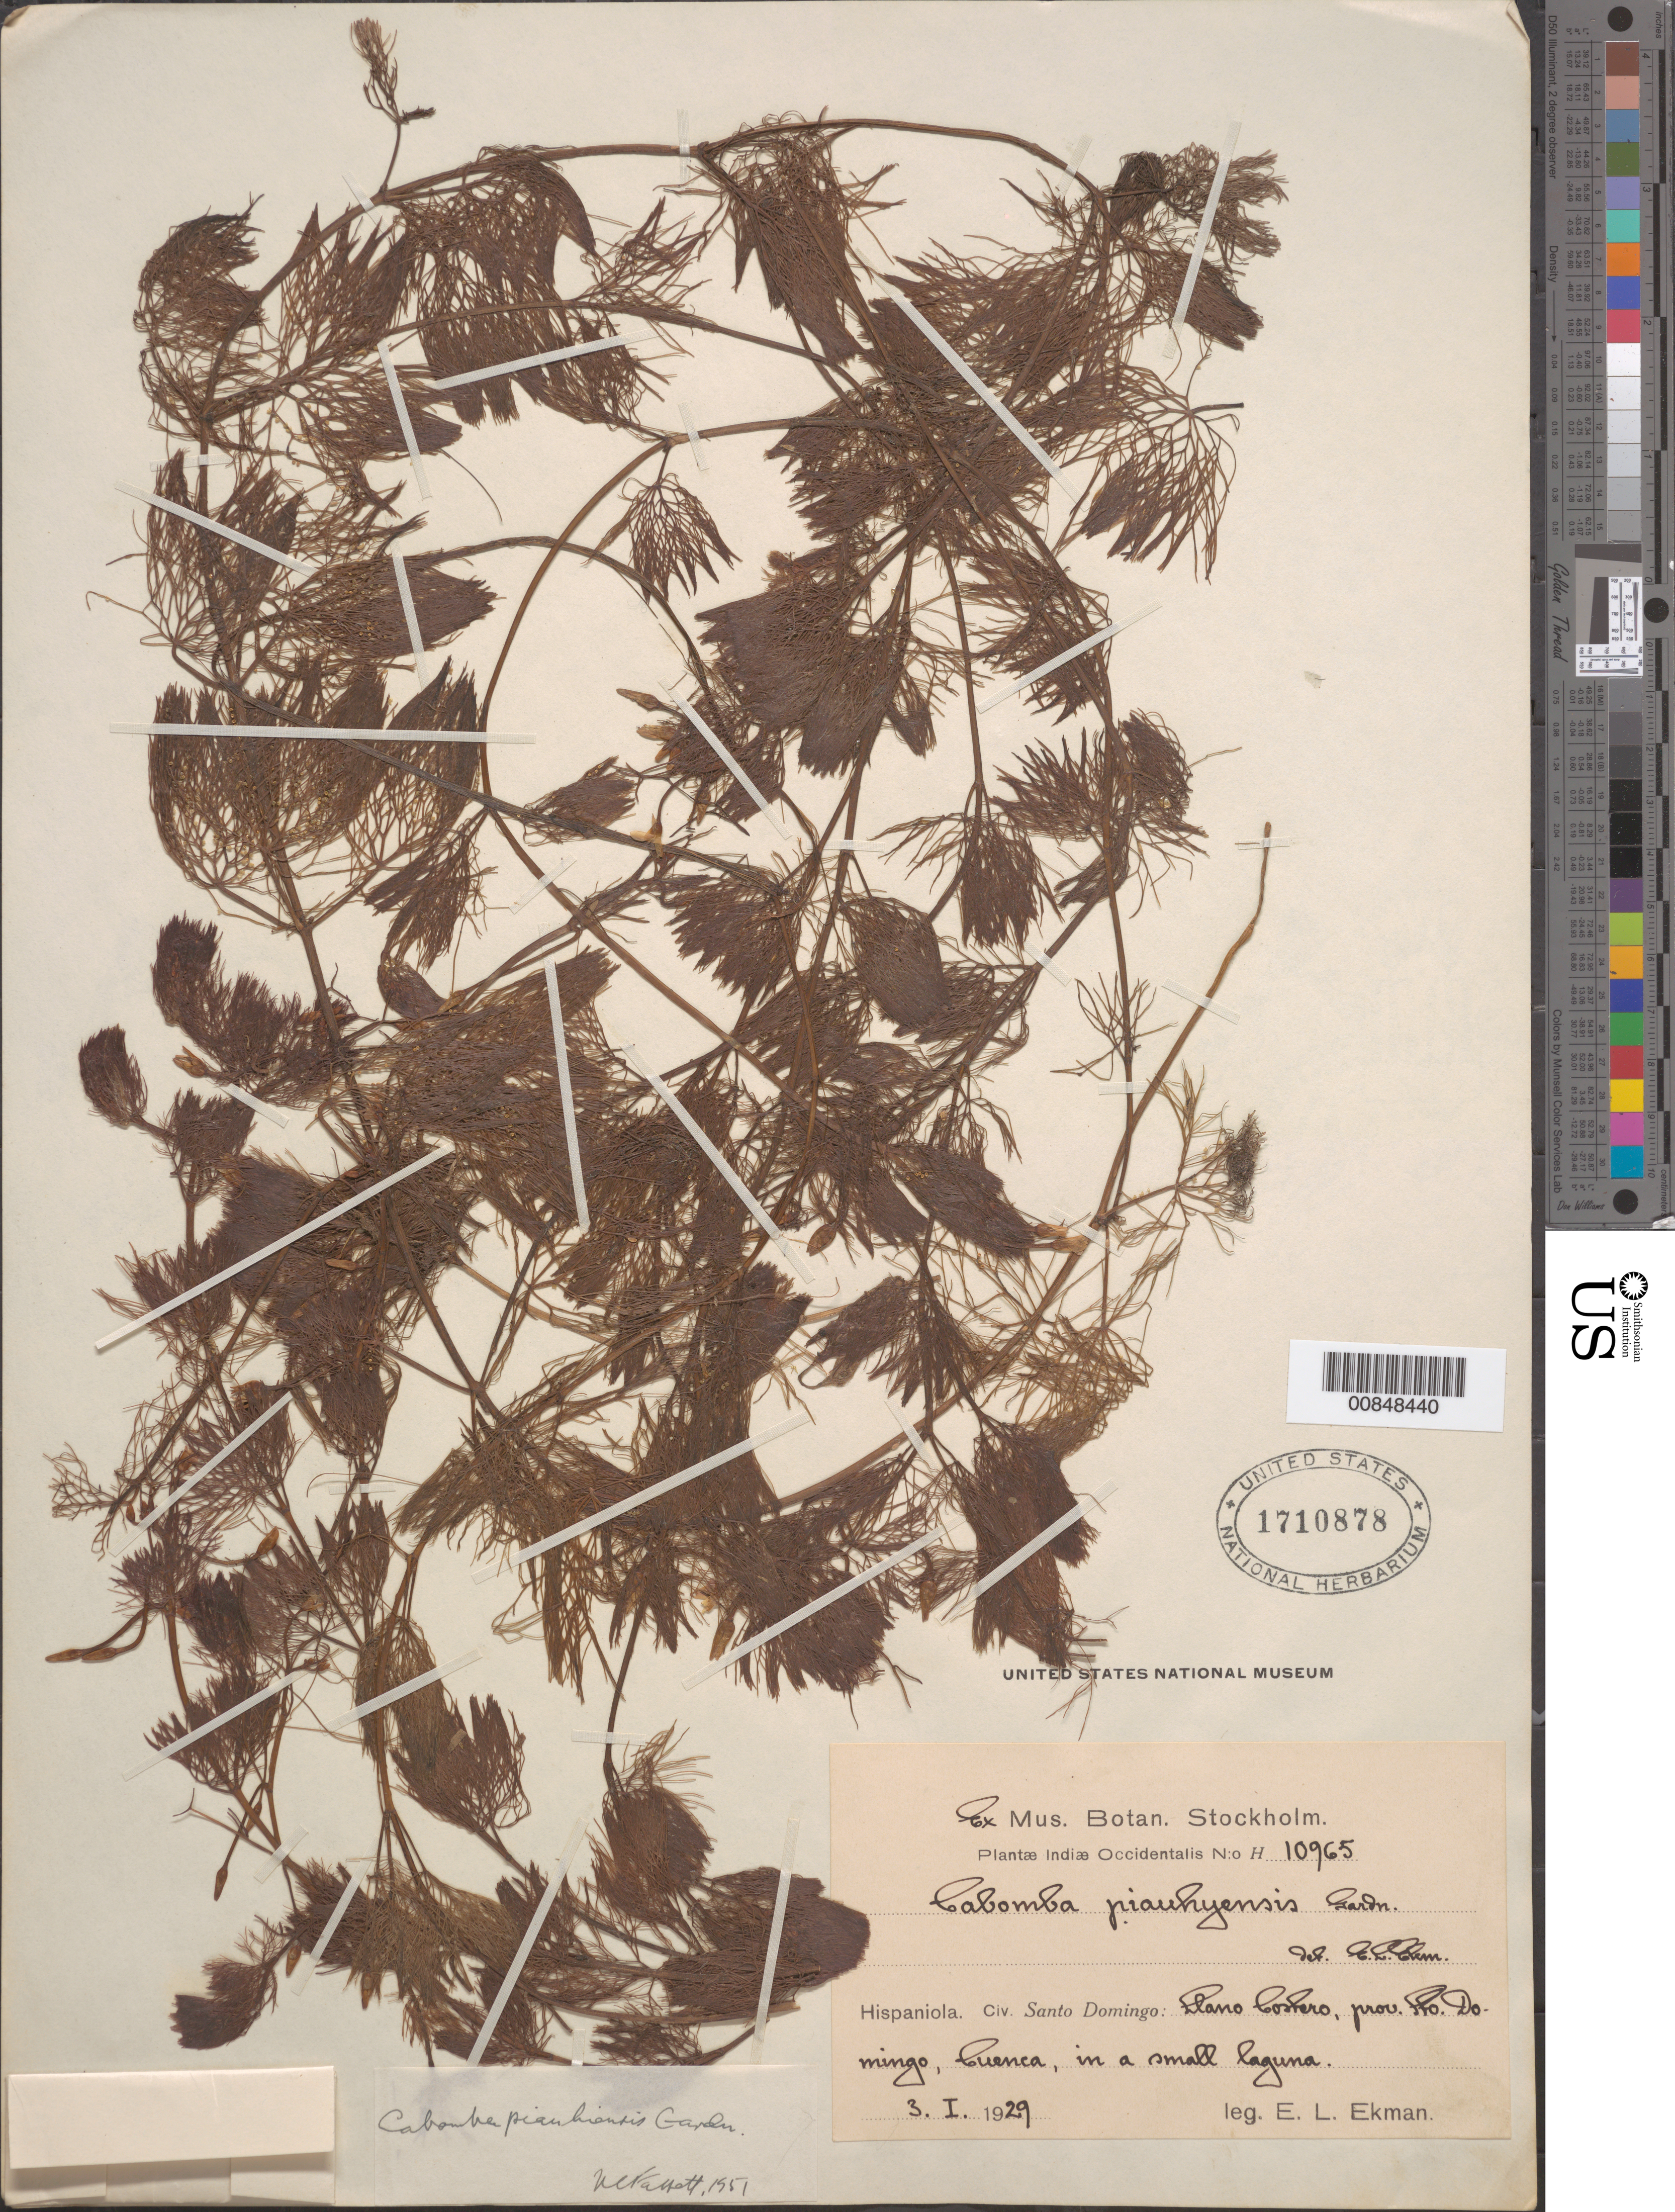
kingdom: Plantae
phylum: Tracheophyta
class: Magnoliopsida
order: Nymphaeales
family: Cabombaceae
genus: Cabomba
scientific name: Cabomba furcata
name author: Schult. & Schult. f.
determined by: McFarrett, --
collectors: E. L. Ekman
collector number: H 10965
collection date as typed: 03 Jan 1929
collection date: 1929-01-03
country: Dominican Republic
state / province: Distrito Nacional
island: Hispaniola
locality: Llano Costero, prov. Sto. Domingo (obsolete), Cuenca.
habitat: In a small laguna.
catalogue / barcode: US 1710878